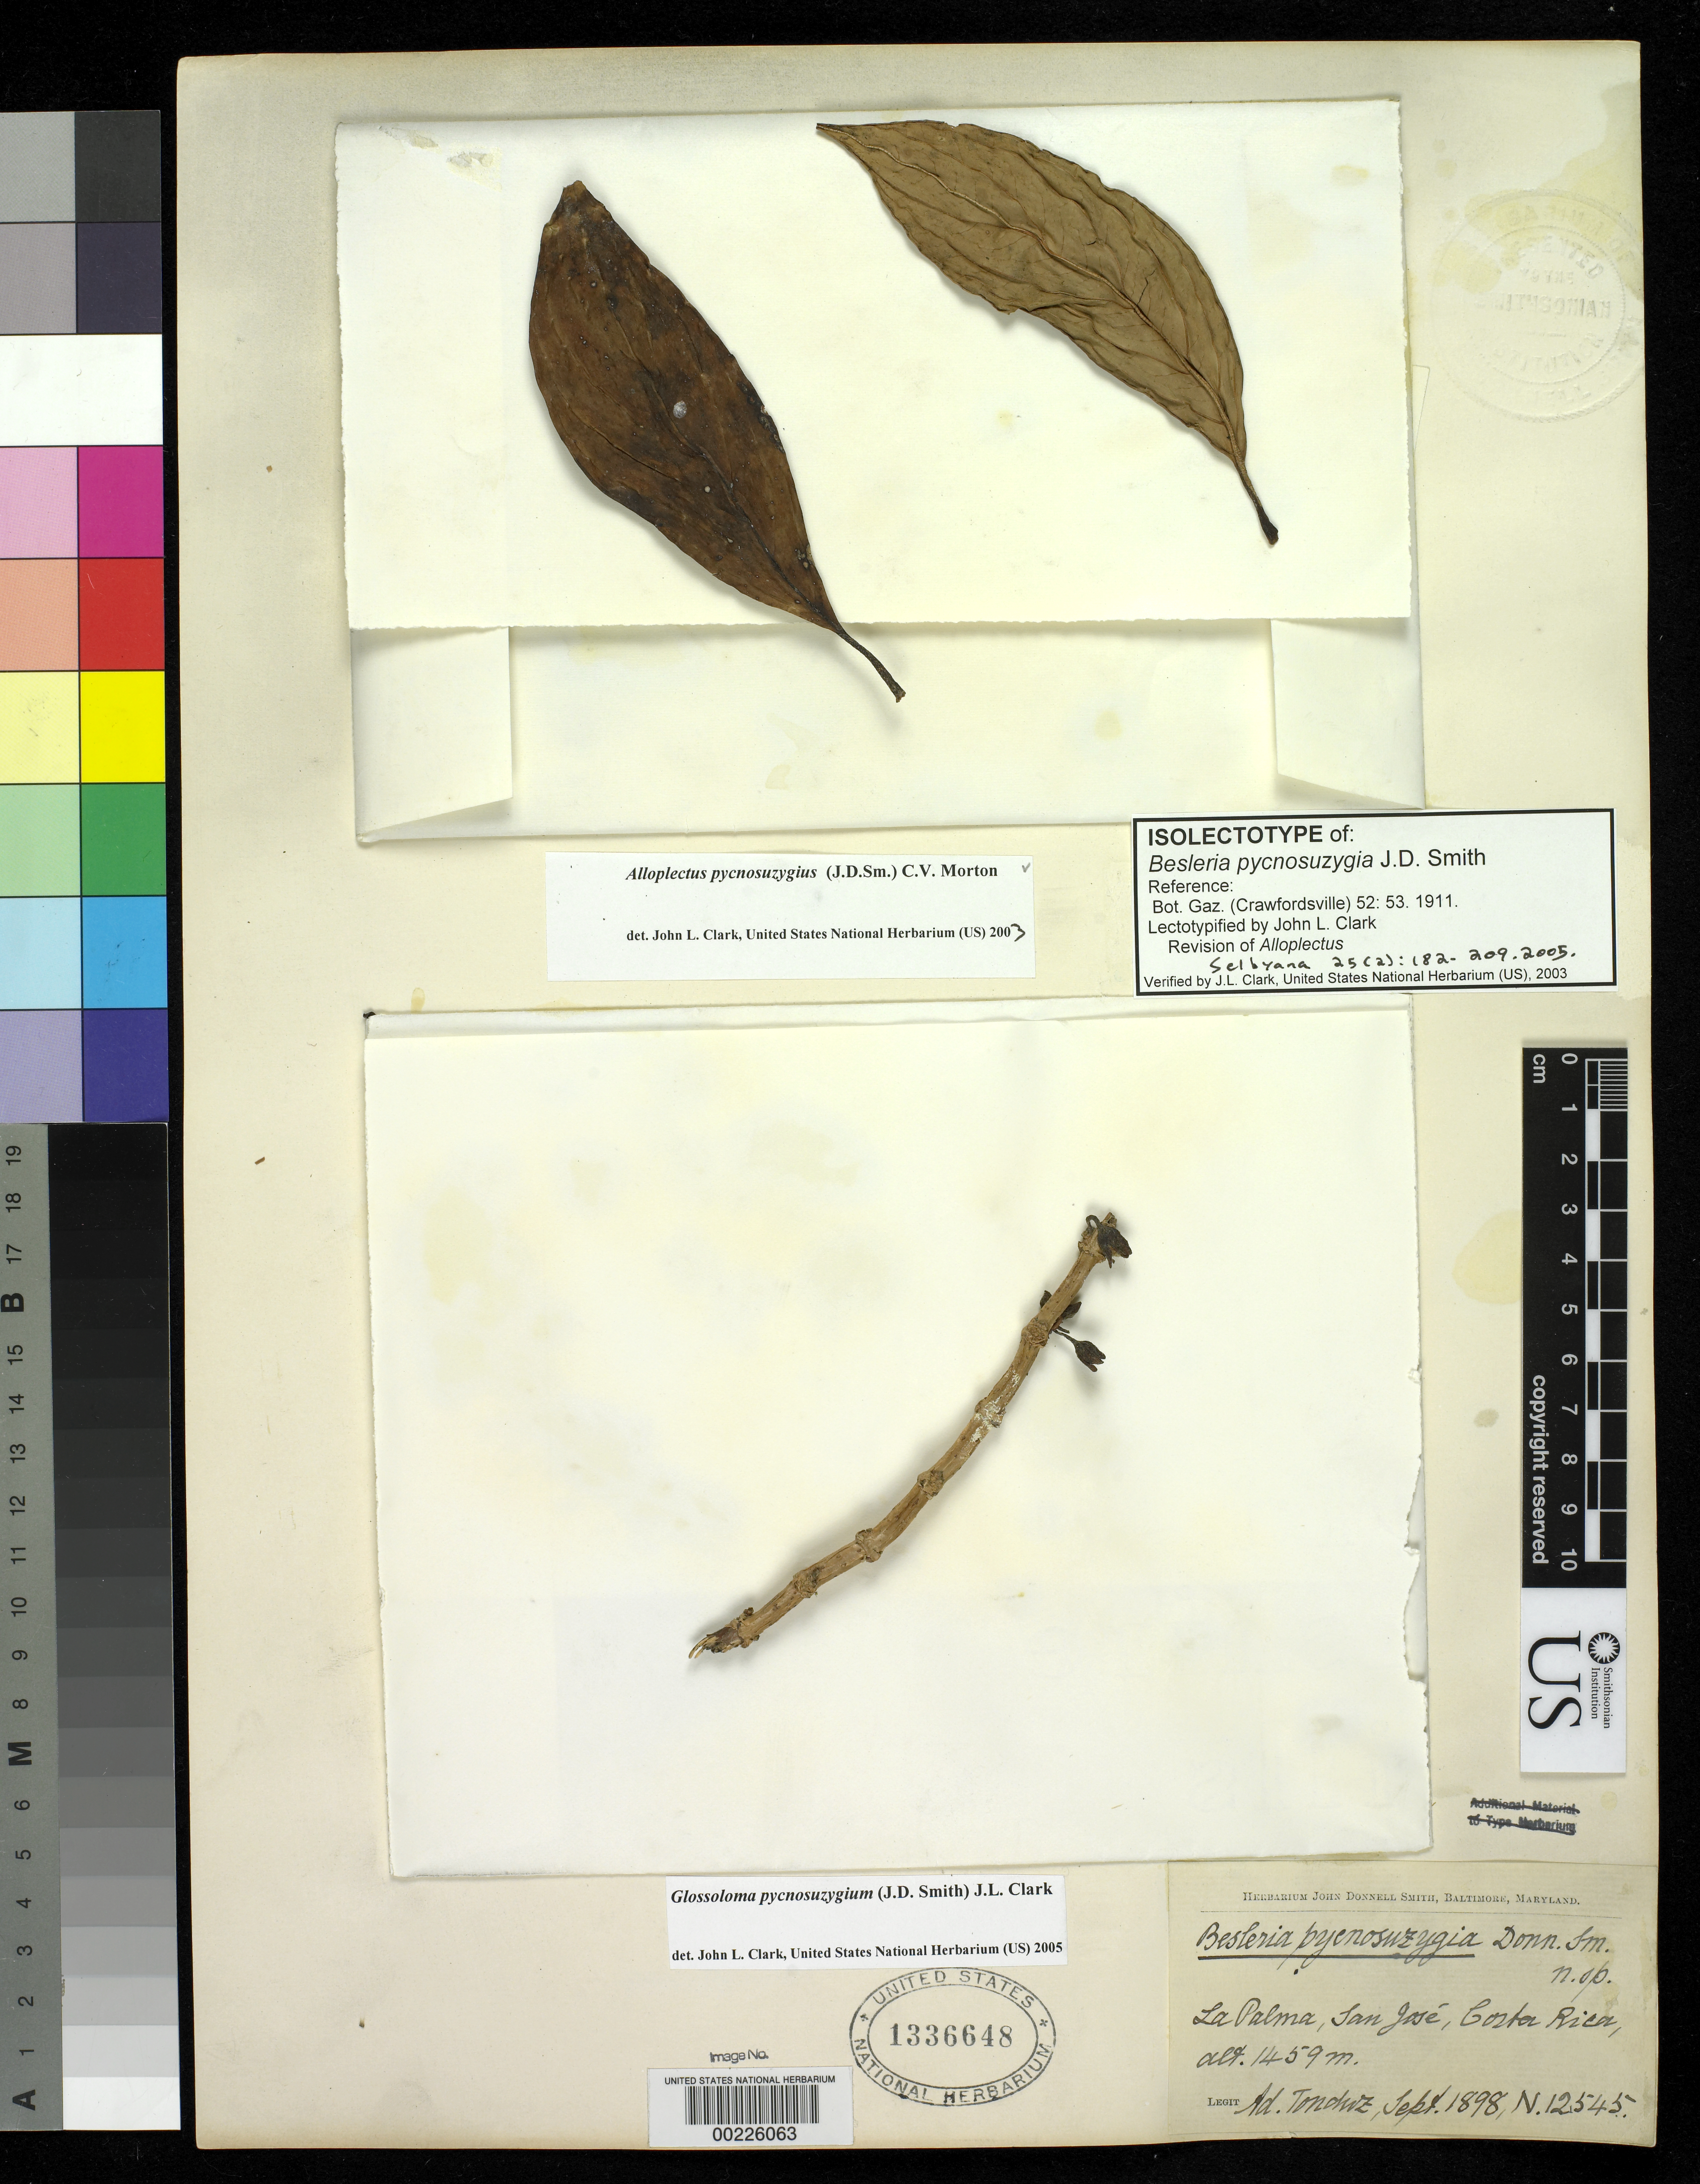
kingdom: Plantae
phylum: Tracheophyta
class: Magnoliopsida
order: Lamiales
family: Gesneriaceae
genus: Besleria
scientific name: Besleria pycnosuzygia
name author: Donn. Sm.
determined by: Clark, J. L., (SEL), The Marie Selby Botanical Garden (UNITED STATES)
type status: Isolectotype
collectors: A. Tonduz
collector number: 12545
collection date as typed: Sep 1898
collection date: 1898-09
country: Costa Rica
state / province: San José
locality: La Palma.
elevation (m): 1459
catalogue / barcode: US 1336648